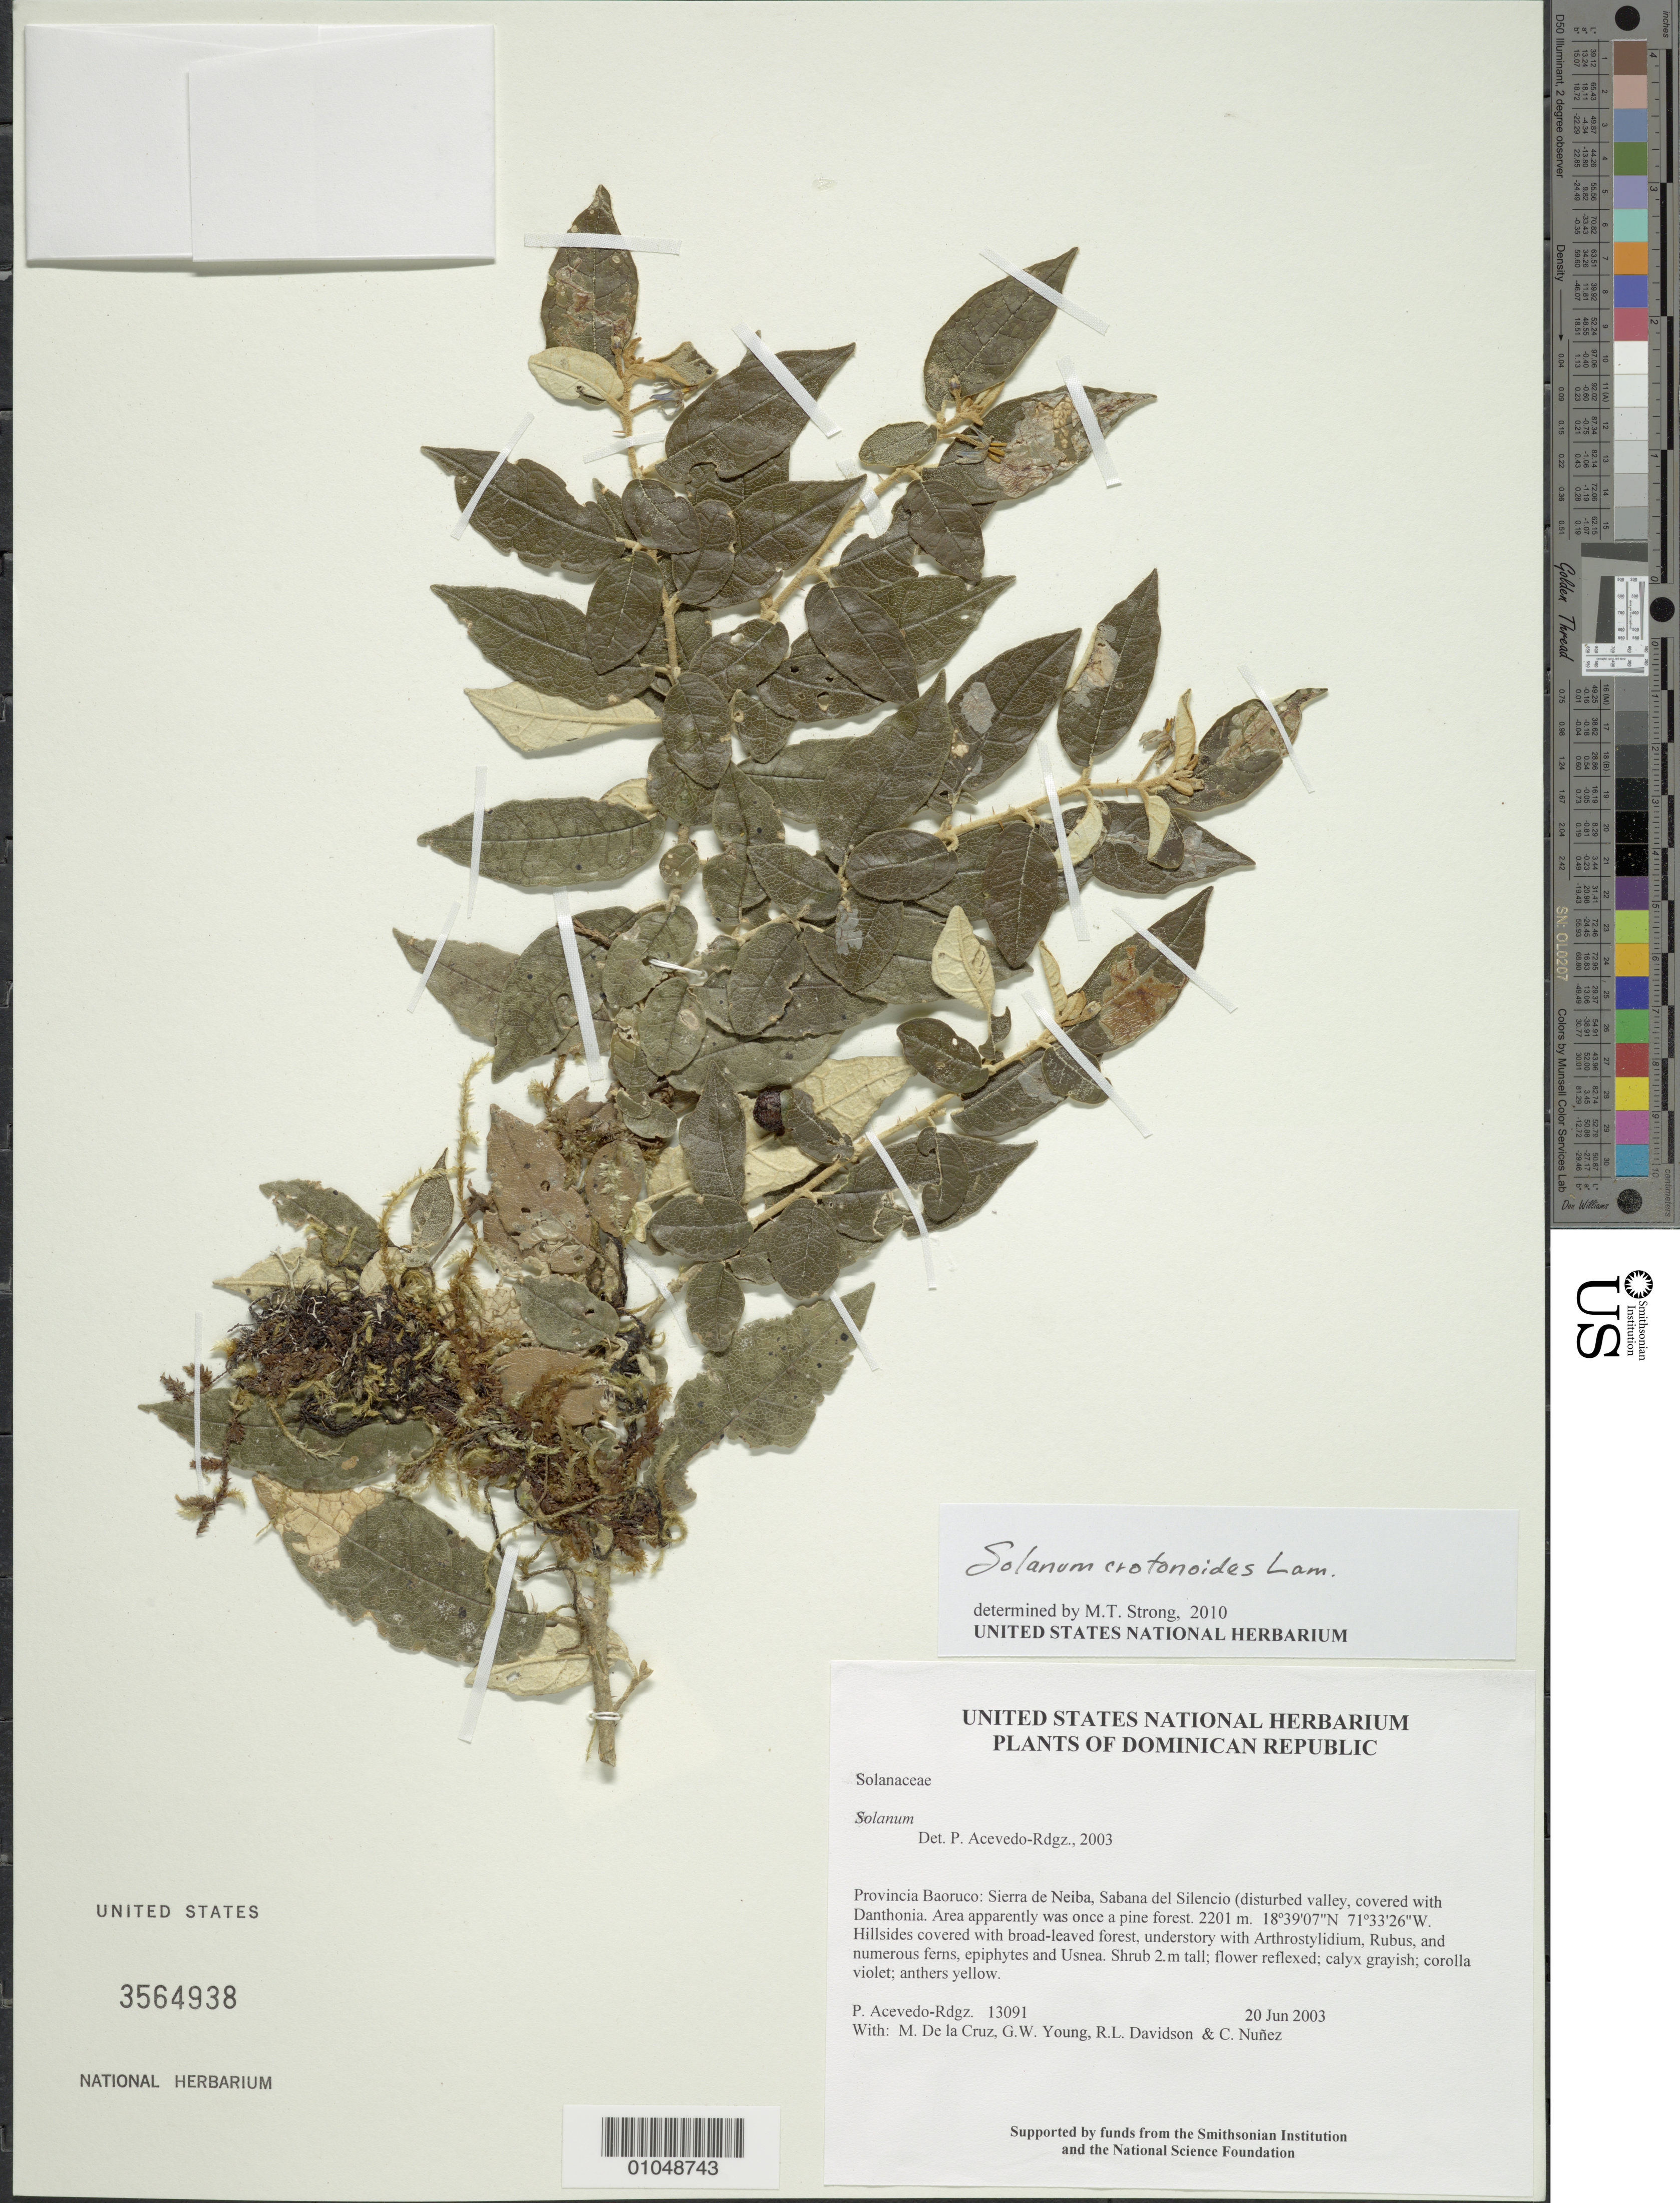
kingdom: Plantae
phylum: Tracheophyta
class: Magnoliopsida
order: Solanales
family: Solanaceae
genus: Solanum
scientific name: Solanum crotonoides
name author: Lam.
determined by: Strong, M. T., (US), Smithsonian Institution - National Museum of Natural History (UNITED STATES)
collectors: P. Acevedo-Rodr., M. de la Cruz, J. Rawlins, G. Young, R. Davidson & C. Nunez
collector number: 13091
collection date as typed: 20 Jun 2003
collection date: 2003-06-20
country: Dominican Republic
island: Hispaniola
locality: Provincia Baoruco: Sierra de Neiba, Sabana del Silencio (disturbed valley, covered with Danthonia. Area apparently was once a pine forest.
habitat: Hillsides covered with broad-leaved forest, understory with Arthrostylidium, Rubus, and numerous ferns, epiphytes and Usnea.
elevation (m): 2201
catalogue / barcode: US 3564938